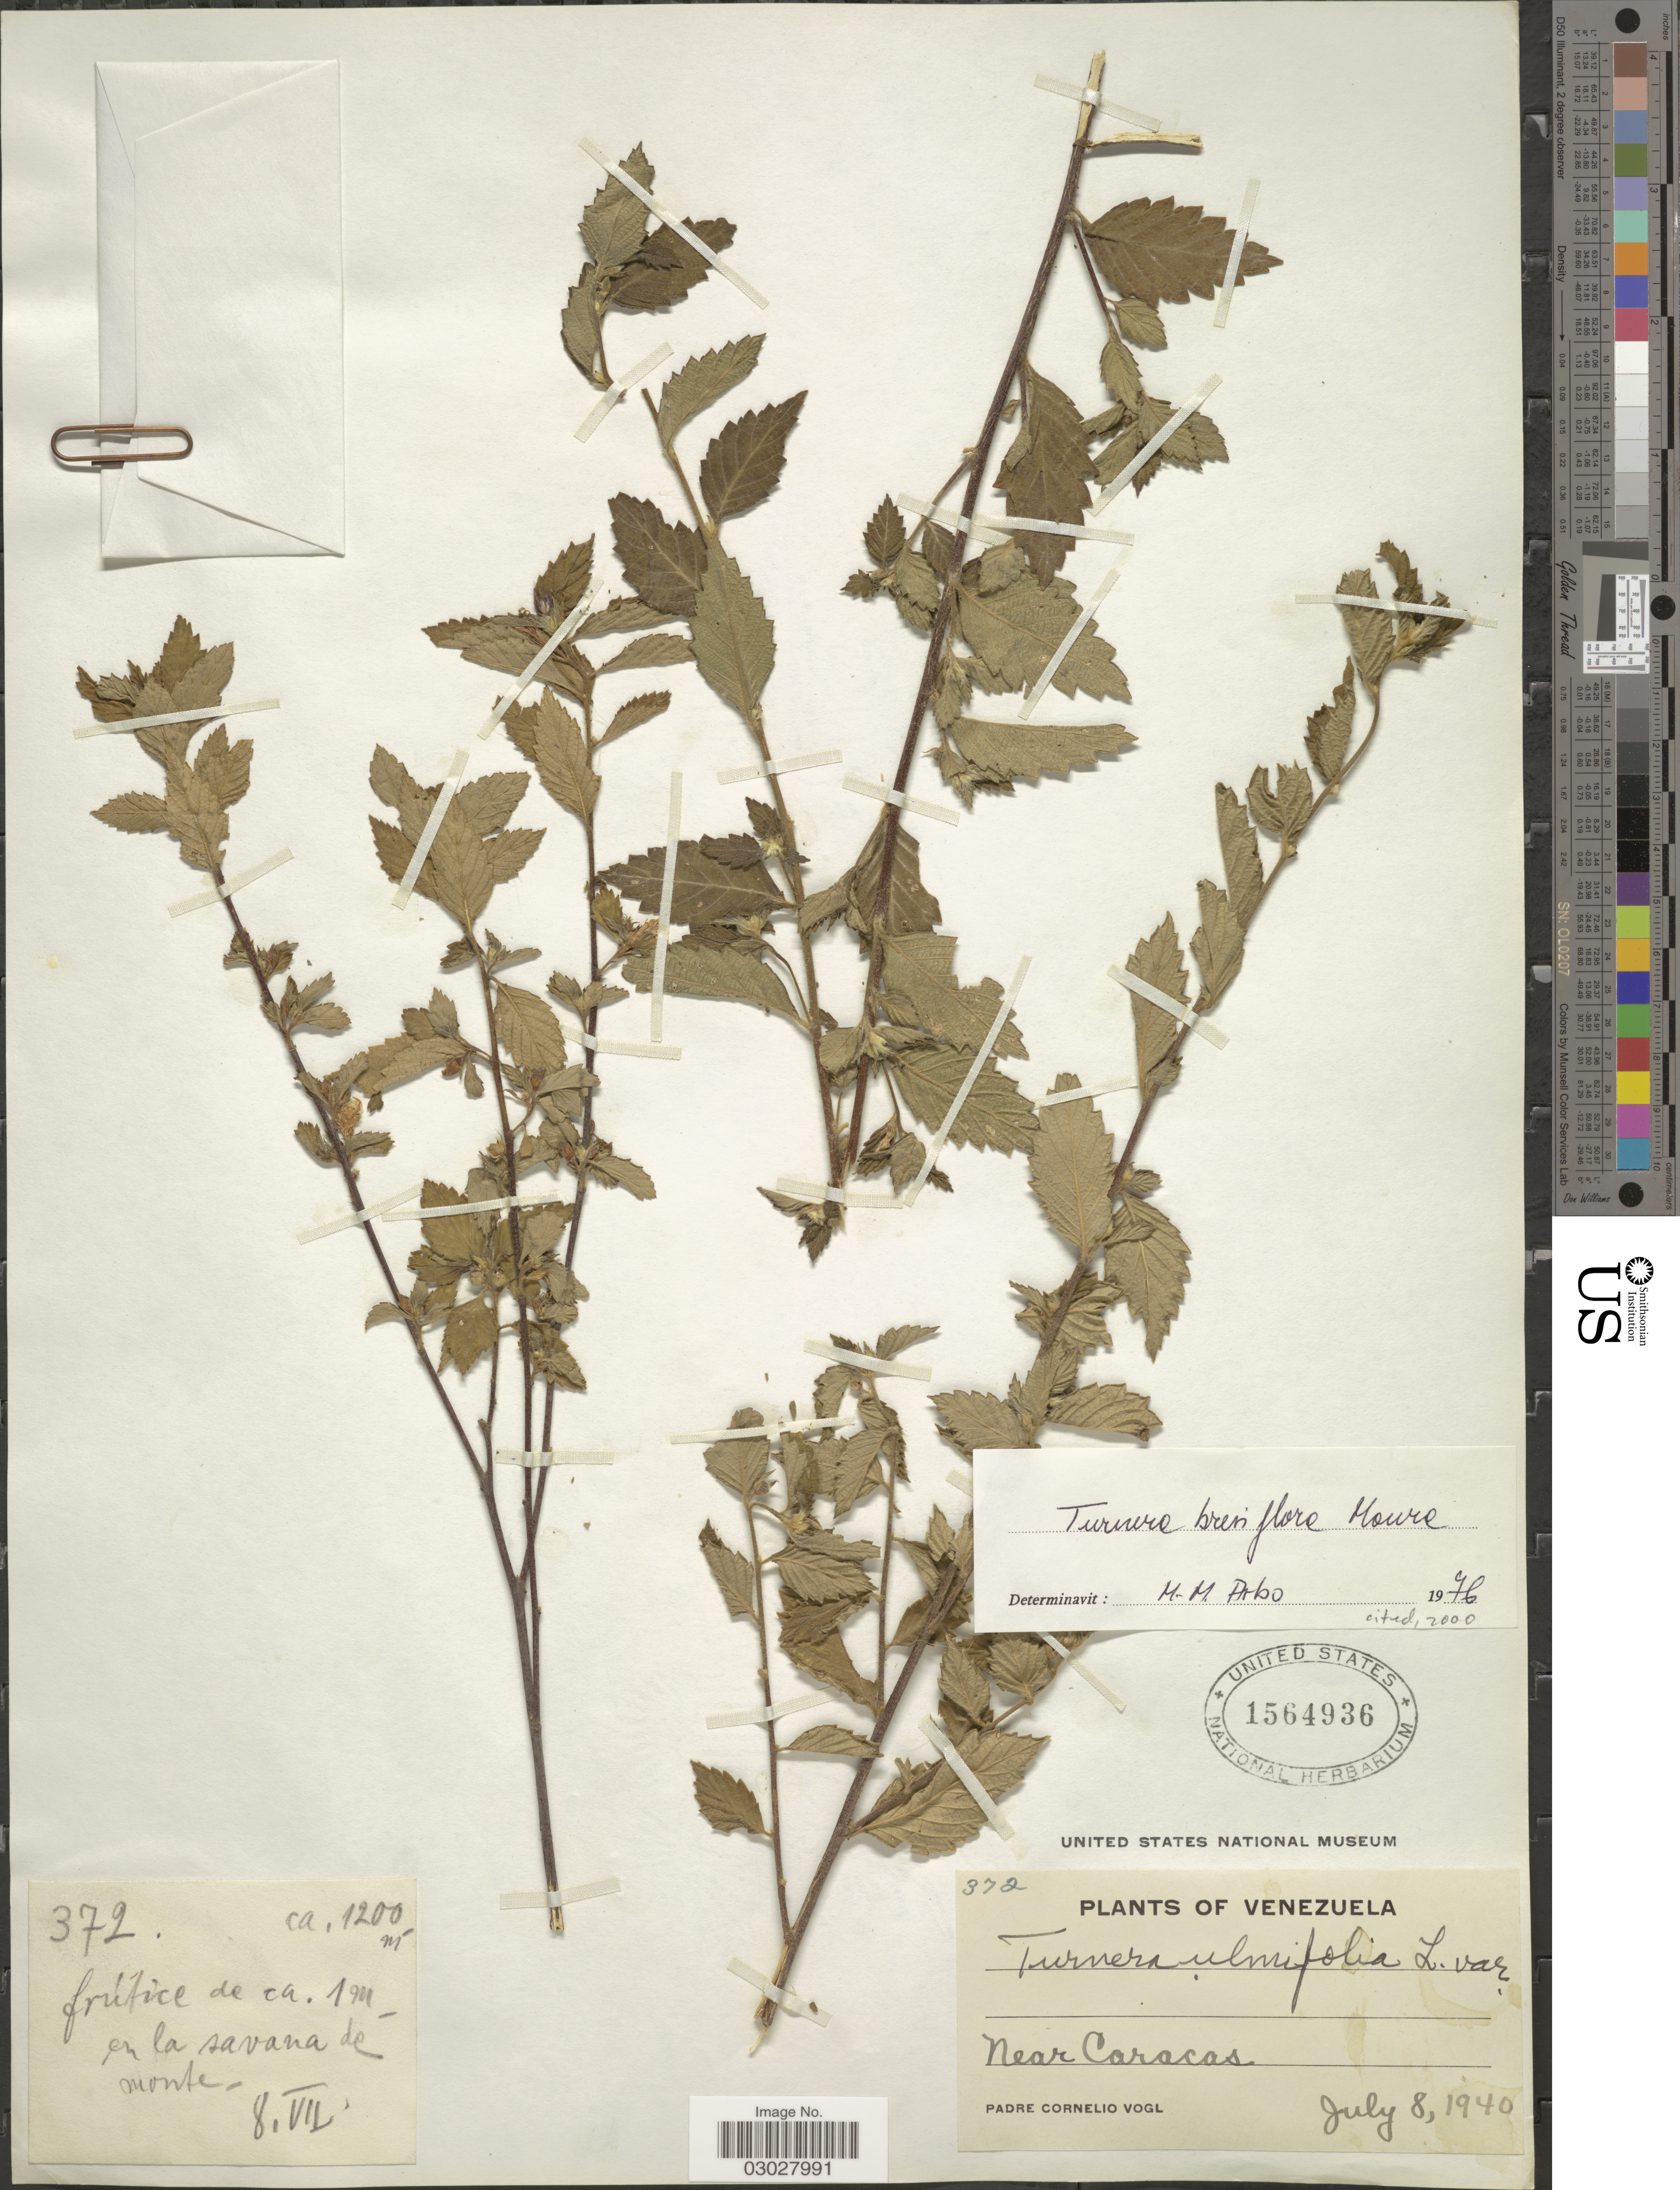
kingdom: Plantae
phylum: Tracheophyta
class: Magnoliopsida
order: Malpighiales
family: Turneraceae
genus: Turnera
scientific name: Turnera breviflora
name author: Moura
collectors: C. Vogl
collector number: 372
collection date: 1940-07-08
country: Venezuela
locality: Near Caracas.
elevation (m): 1200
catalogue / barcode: US 1564936